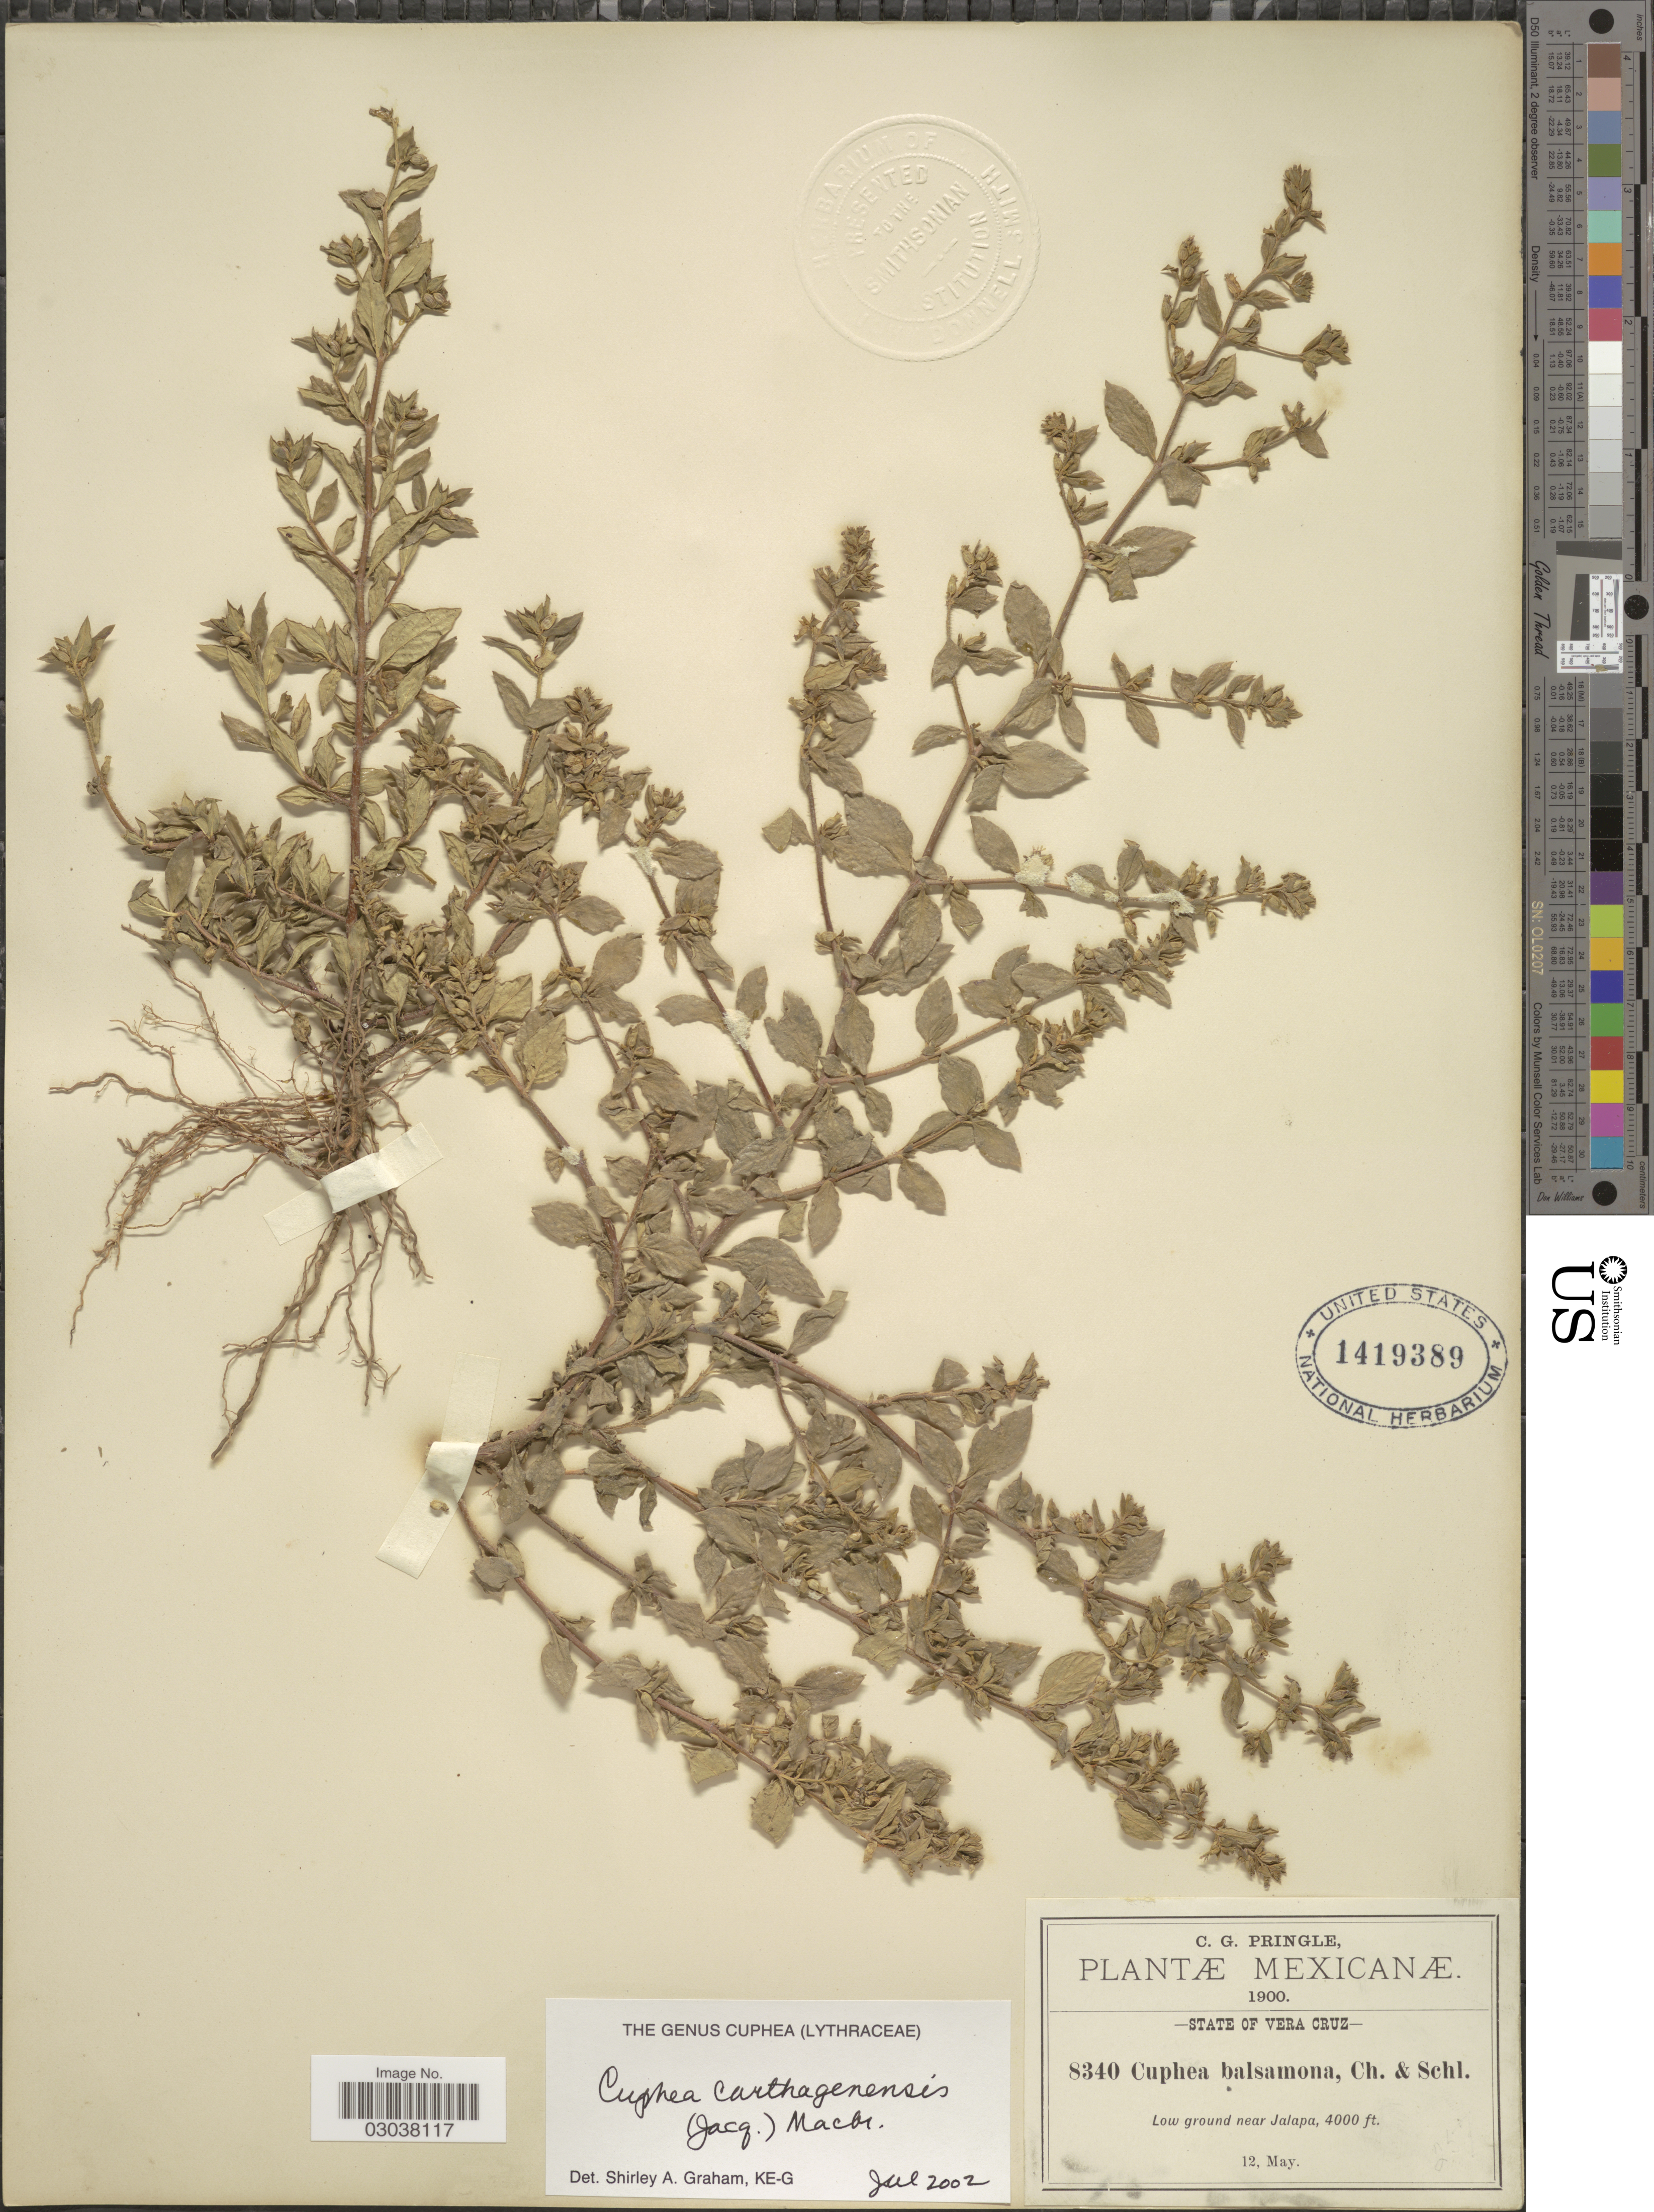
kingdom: Plantae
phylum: Tracheophyta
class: Magnoliopsida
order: Myrtales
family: Lythraceae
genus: Cuphea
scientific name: Cuphea carthagenensis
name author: (Jacq.) J.F. Macbr.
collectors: C. G. Pringle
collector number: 8340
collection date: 1900-05-12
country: Mexico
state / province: Veracruz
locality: State of Vera Cruz. Low ground near Jalapa.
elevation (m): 1219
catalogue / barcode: US 1419389